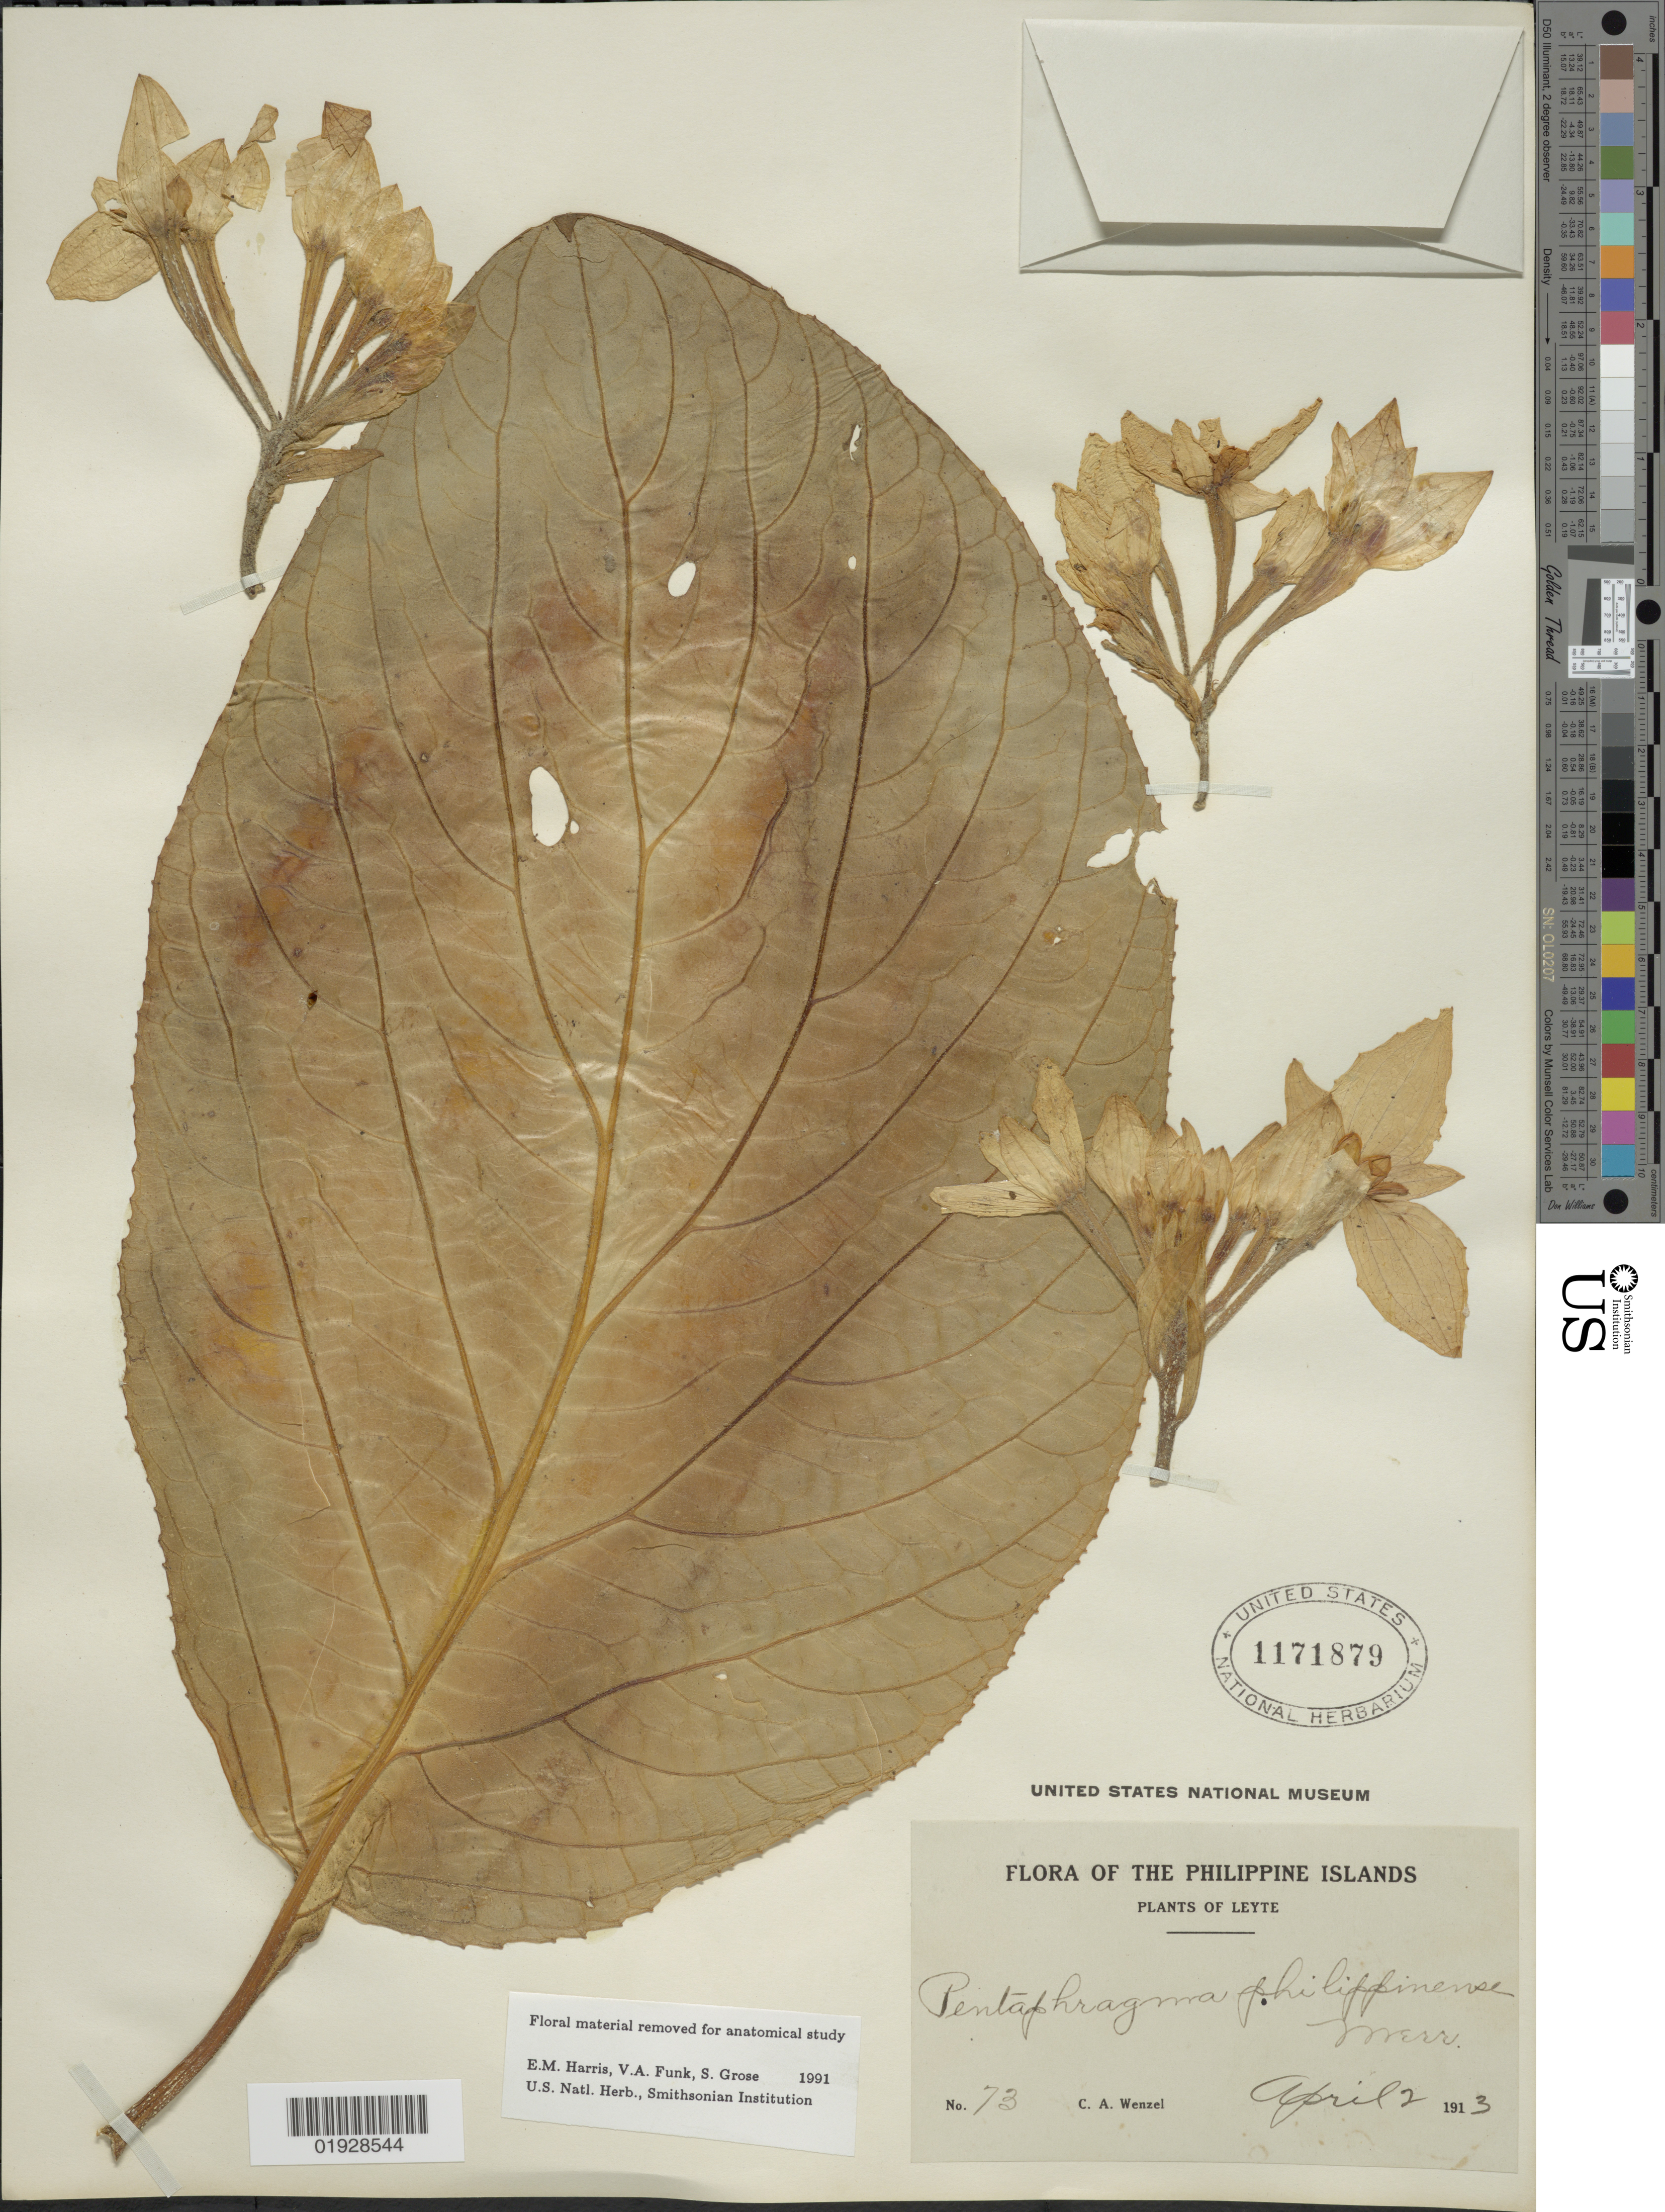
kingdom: Plantae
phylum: Tracheophyta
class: Magnoliopsida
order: Asterales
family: Pentaphragmataceae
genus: Pentaphragma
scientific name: Pentaphragma philippinensis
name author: Merr.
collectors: C. Wenzel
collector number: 73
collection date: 1913-04-02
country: Philippines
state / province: Eastern Visayas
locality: Leyte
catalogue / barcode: US 1171879